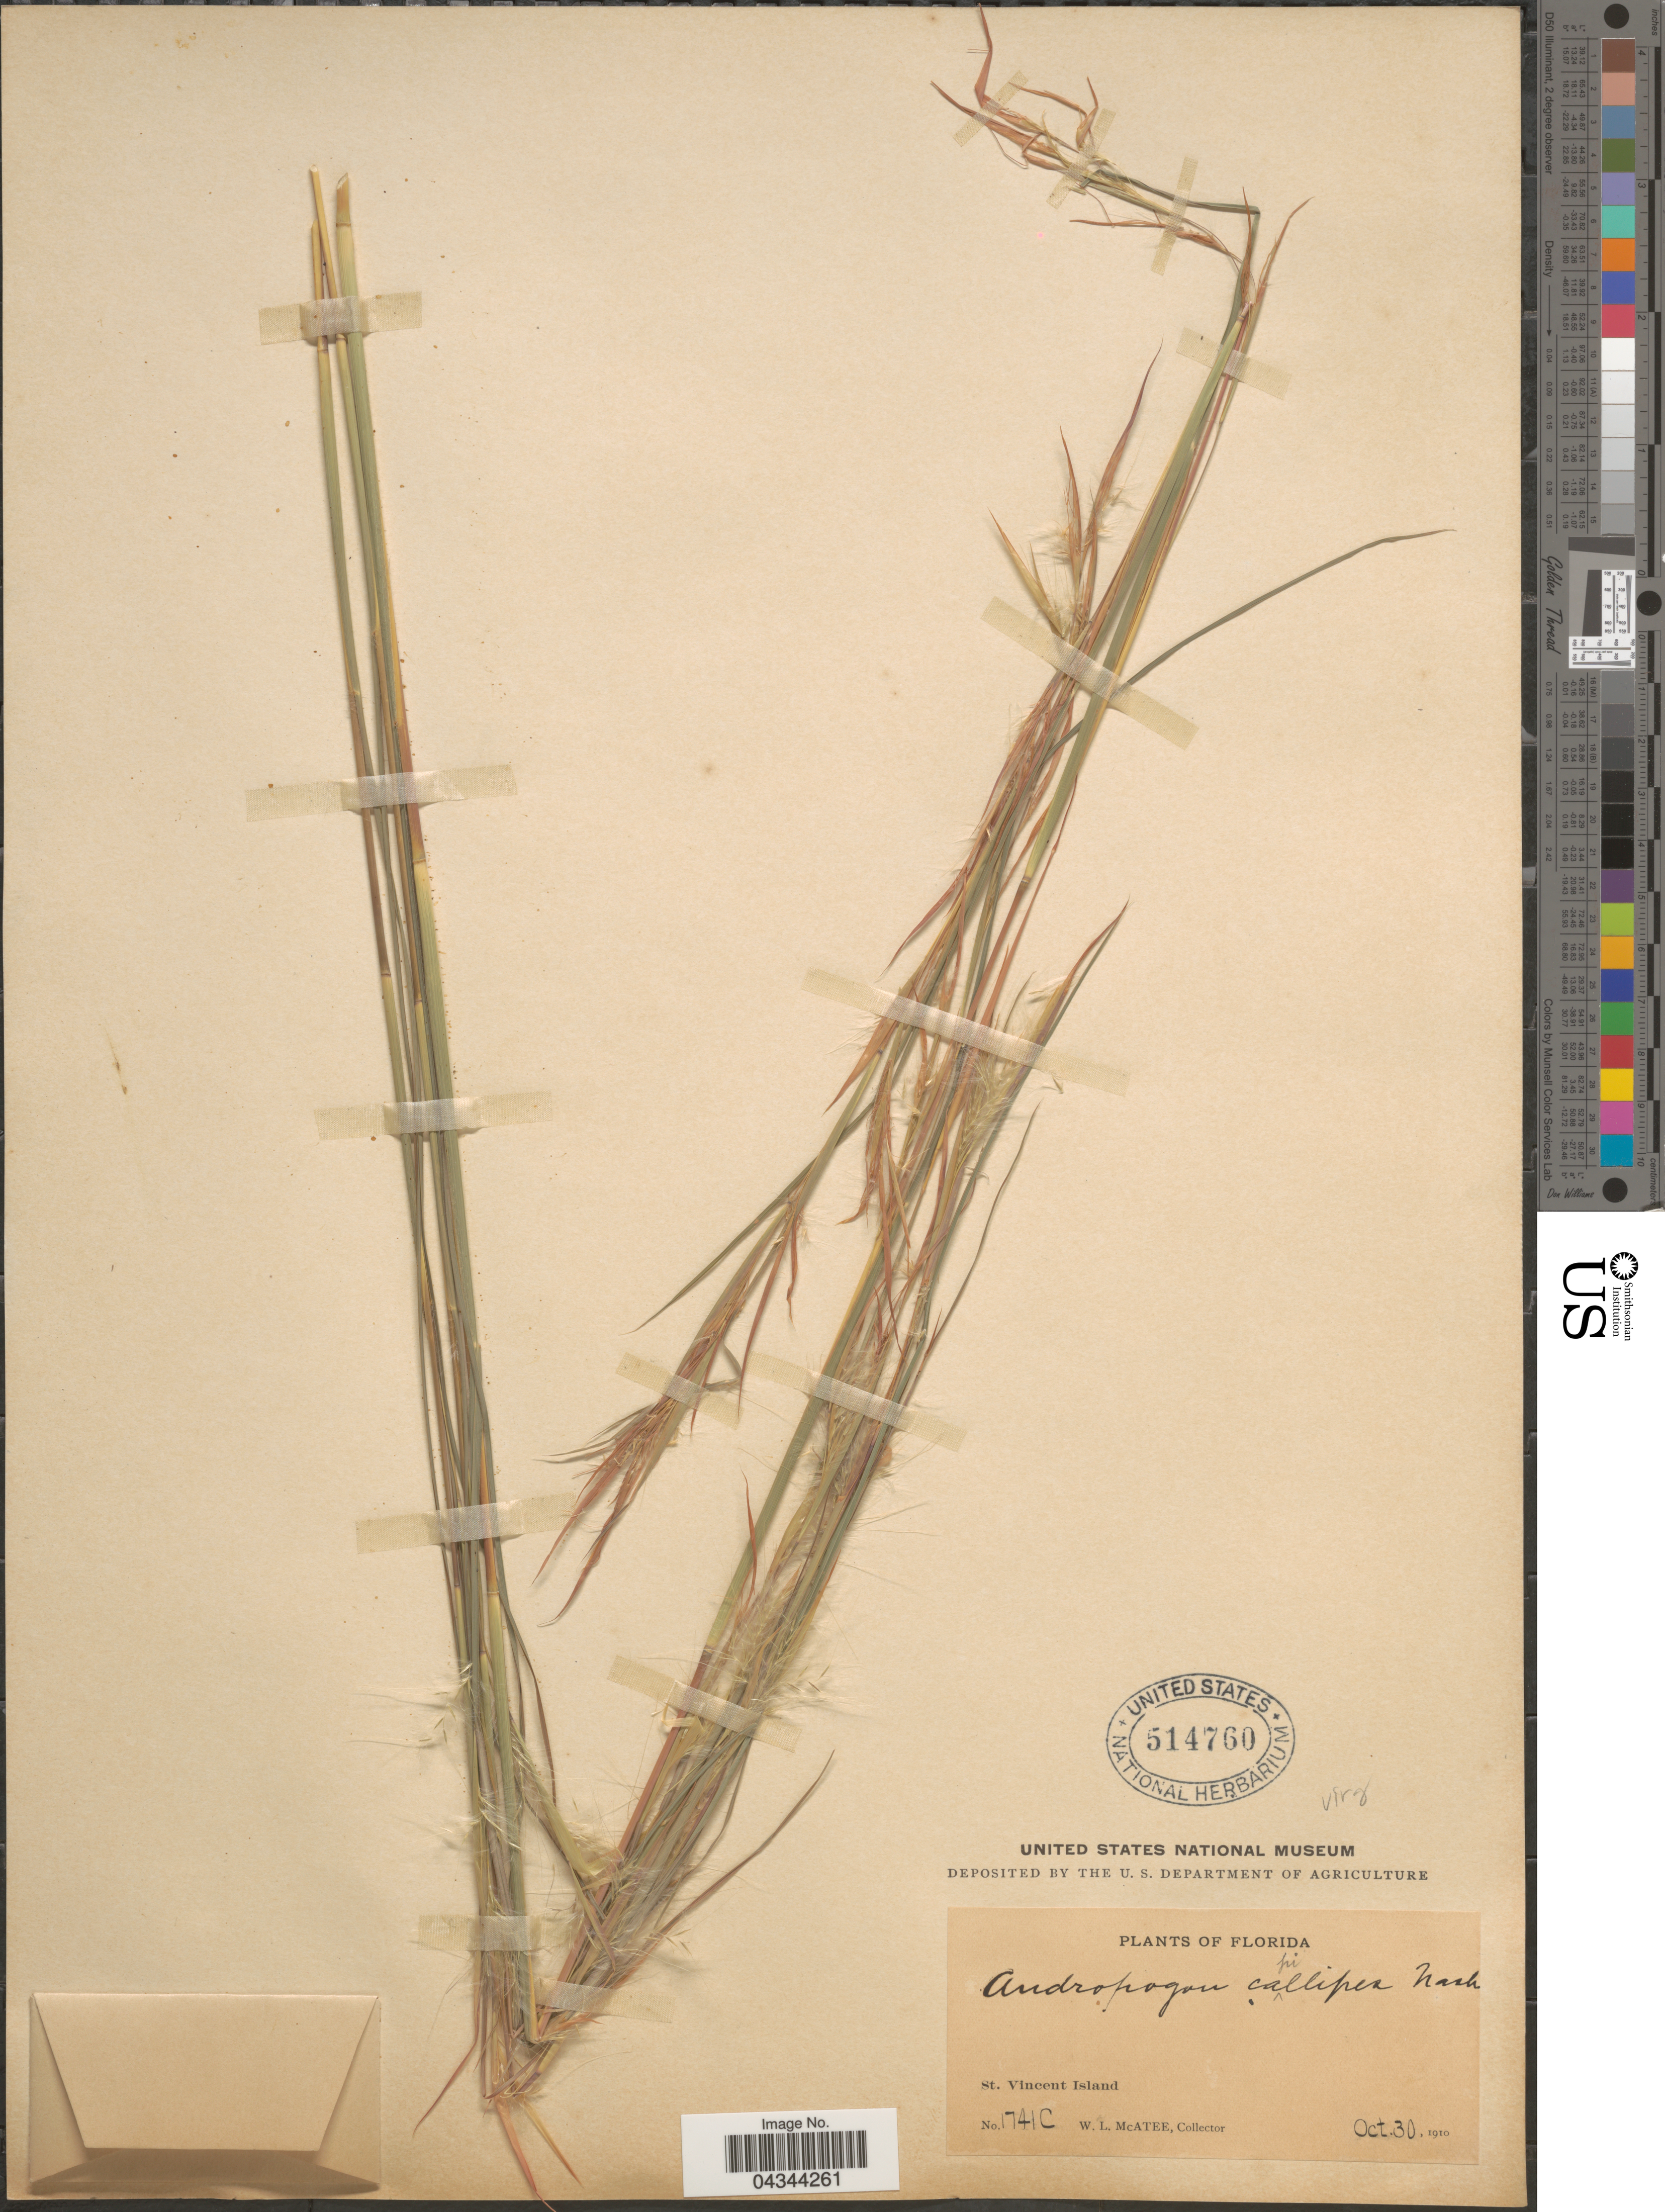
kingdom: Plantae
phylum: Tracheophyta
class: Liliopsida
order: Poales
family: Poaceae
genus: Andropogon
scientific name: Andropogon virginicus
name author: L.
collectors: W. McAtee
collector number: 1741C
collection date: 1910-10-30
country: United States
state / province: Florida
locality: St. Vincent Island.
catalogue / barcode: US 514760